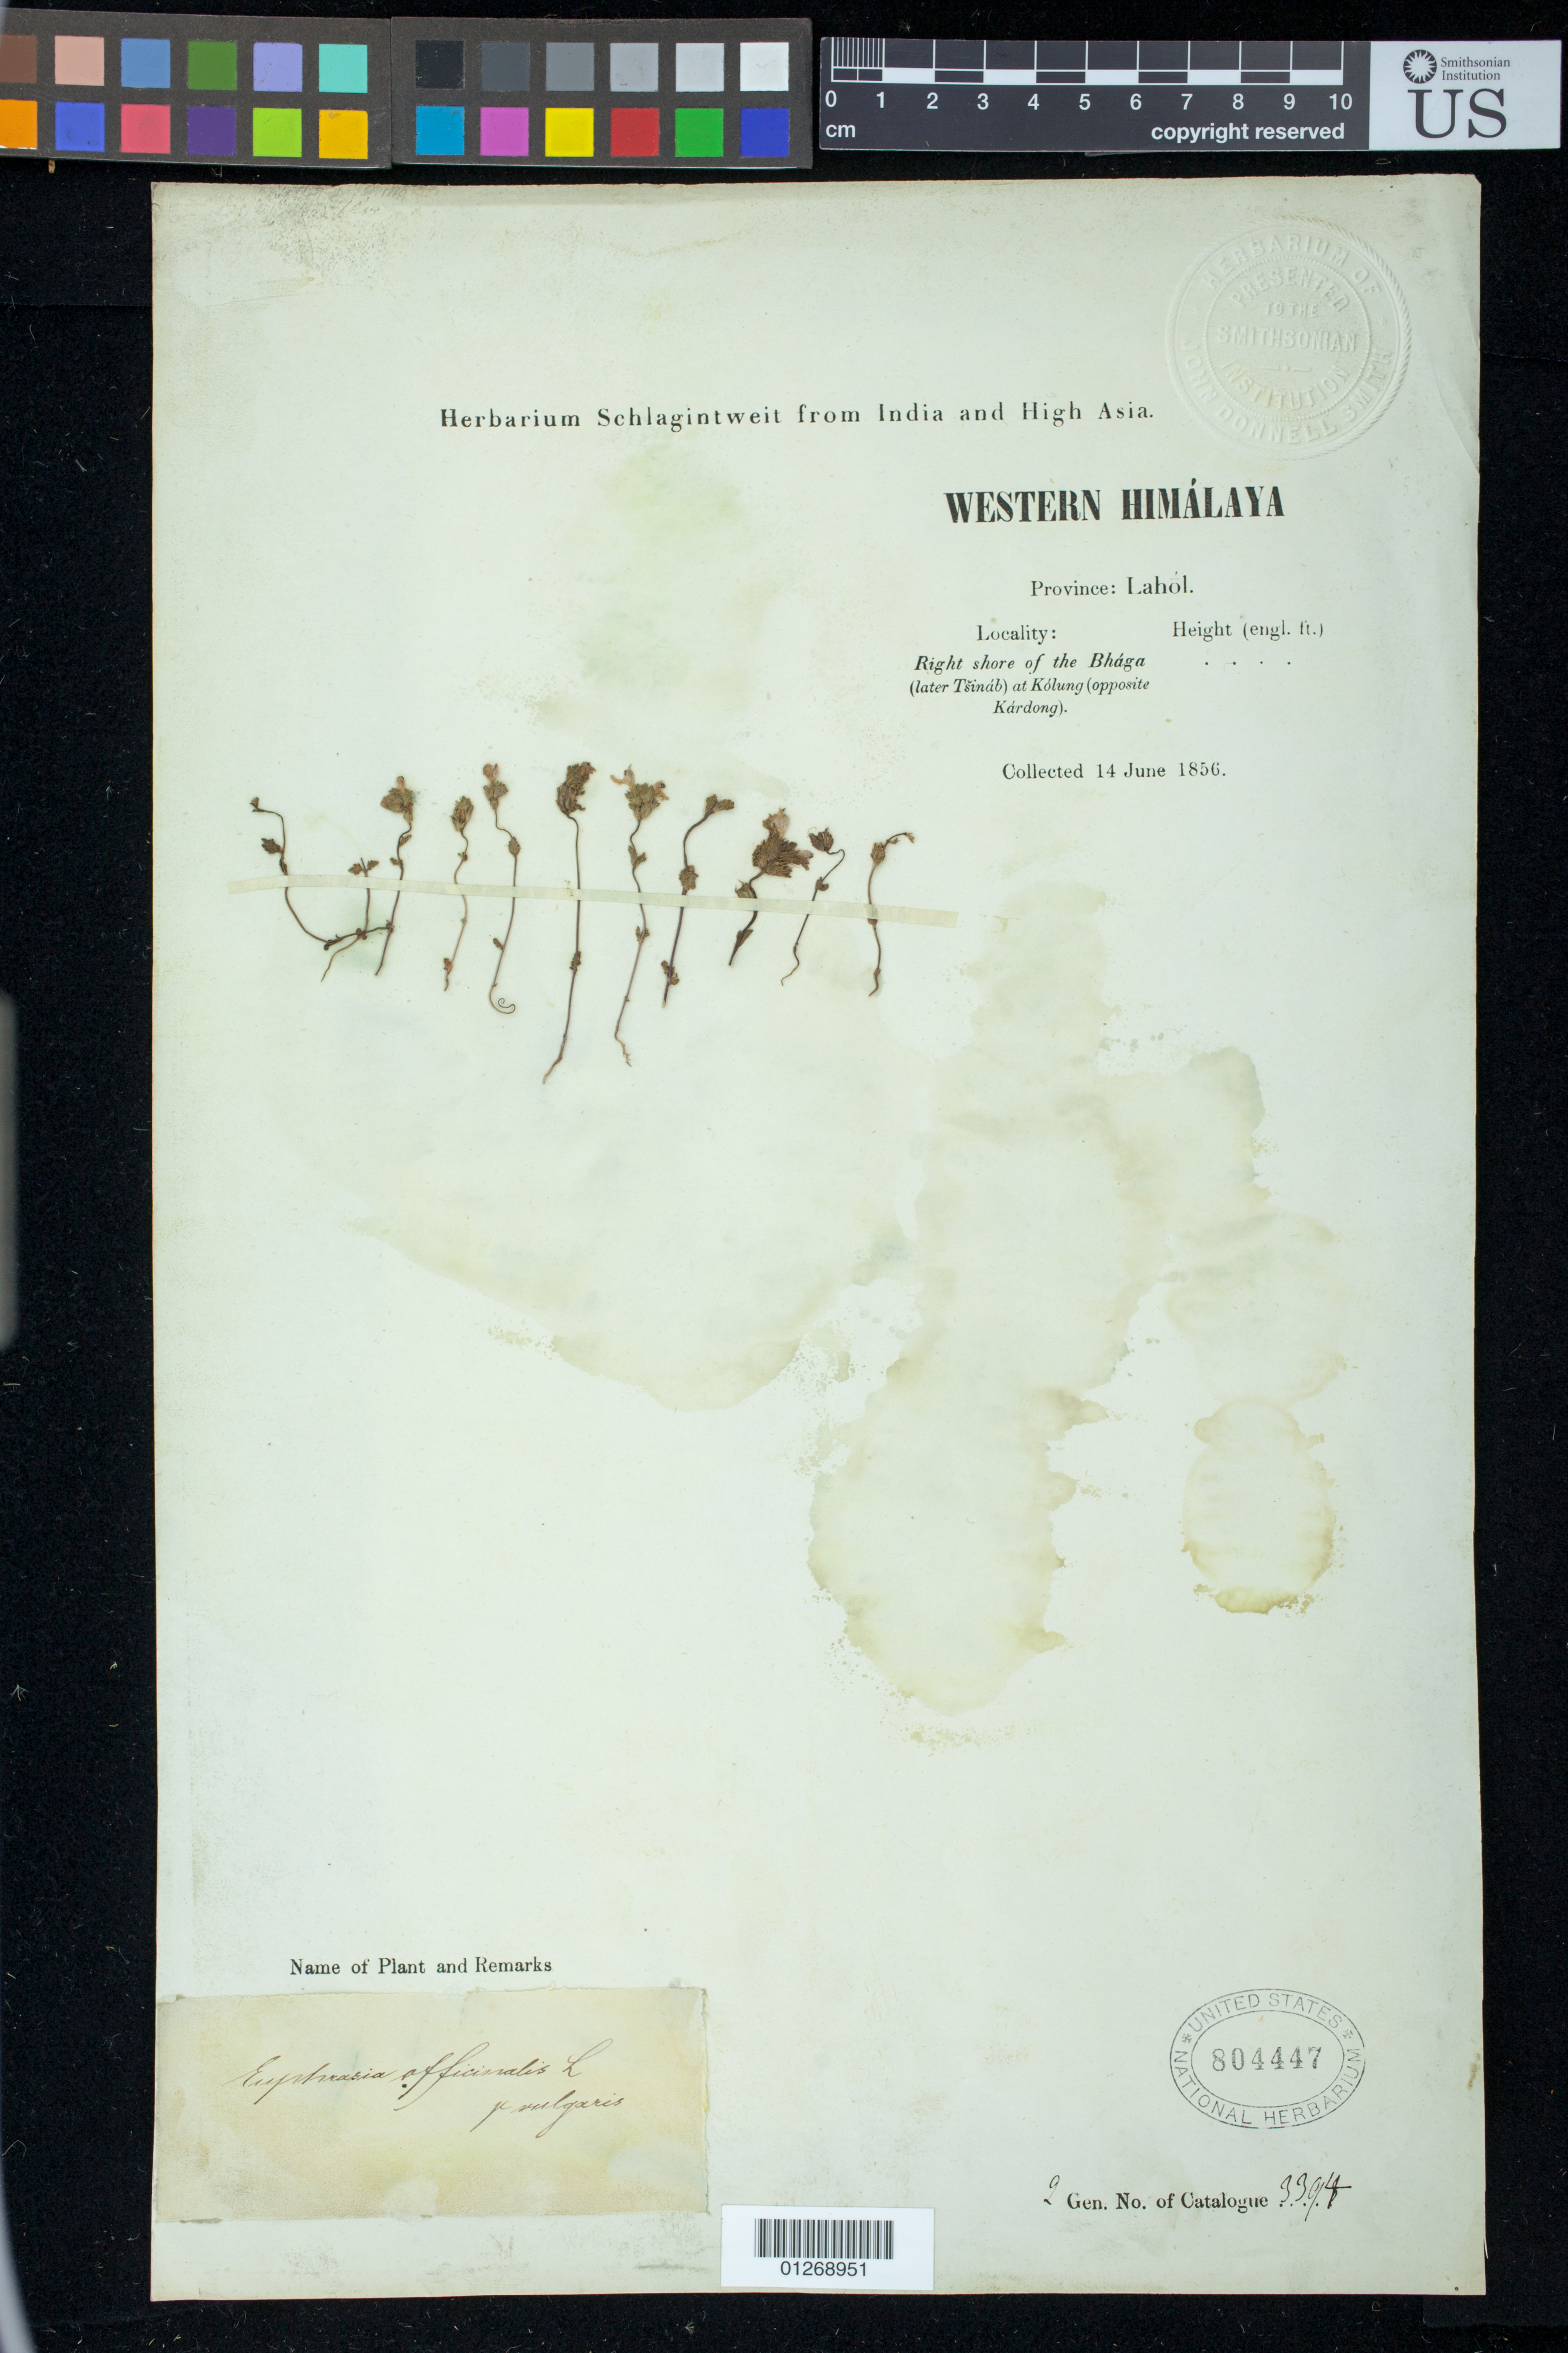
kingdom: Plantae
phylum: Tracheophyta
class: Magnoliopsida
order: Lamiales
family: Orobanchaceae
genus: Euphrasia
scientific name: Euphrasia coronata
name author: W. Becker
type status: Possible Type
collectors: Herbarium Schlagintweit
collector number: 3394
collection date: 1856-06-14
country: India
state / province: Himachal Pradesh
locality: Western Himalaya. Province Lahol [Lahaul?]. Right shore of the Bhága (later Tsináb) at Kólung (opposite Kárdong)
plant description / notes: Mentioned in protologue of Euphrasia coronata W. Becker but unclear whether it should be considered a syntype of that name.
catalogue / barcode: US 804447